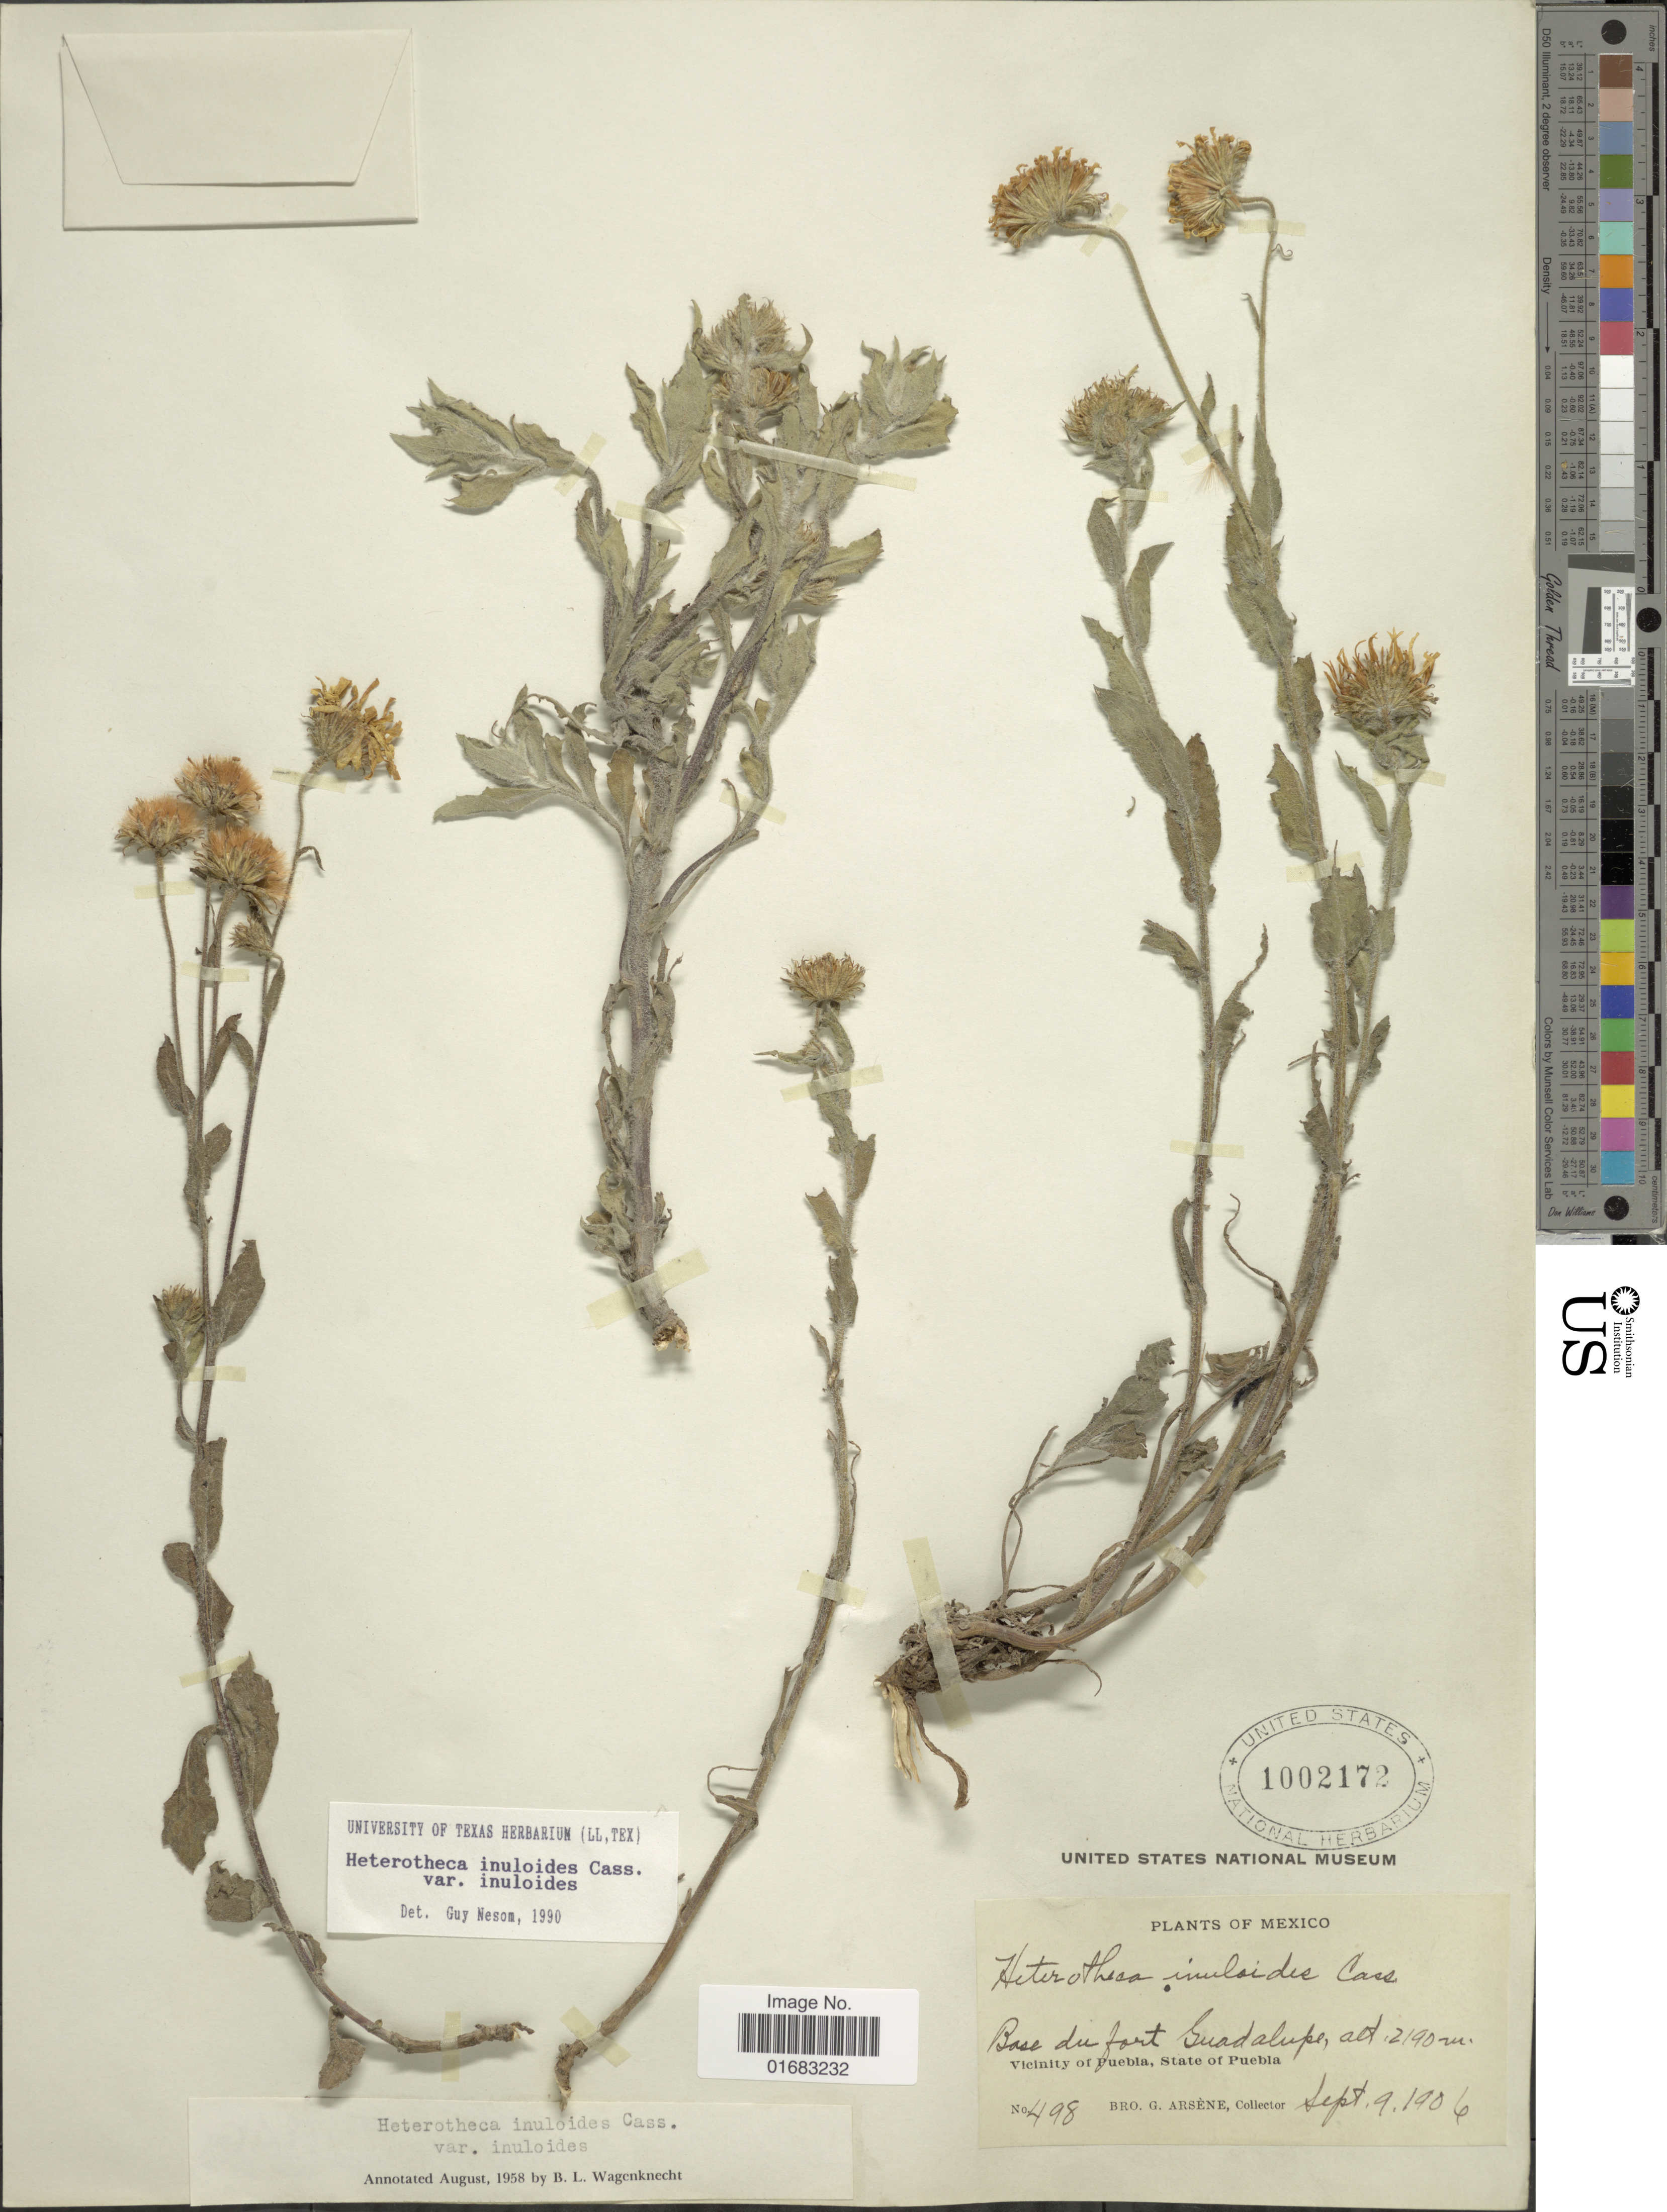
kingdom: Plantae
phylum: Tracheophyta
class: Magnoliopsida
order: Asterales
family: Asteraceae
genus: Heterotheca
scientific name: Heterotheca inuloides var. inuloides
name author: Cass.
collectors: Bro. G. Arsène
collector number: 498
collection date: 1906-09-09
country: Mexico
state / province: Puebla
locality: Mexico. Base du fort Guadalupe. Vicinity of Puebla, State of Puebla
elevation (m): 2190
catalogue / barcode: US 1002172